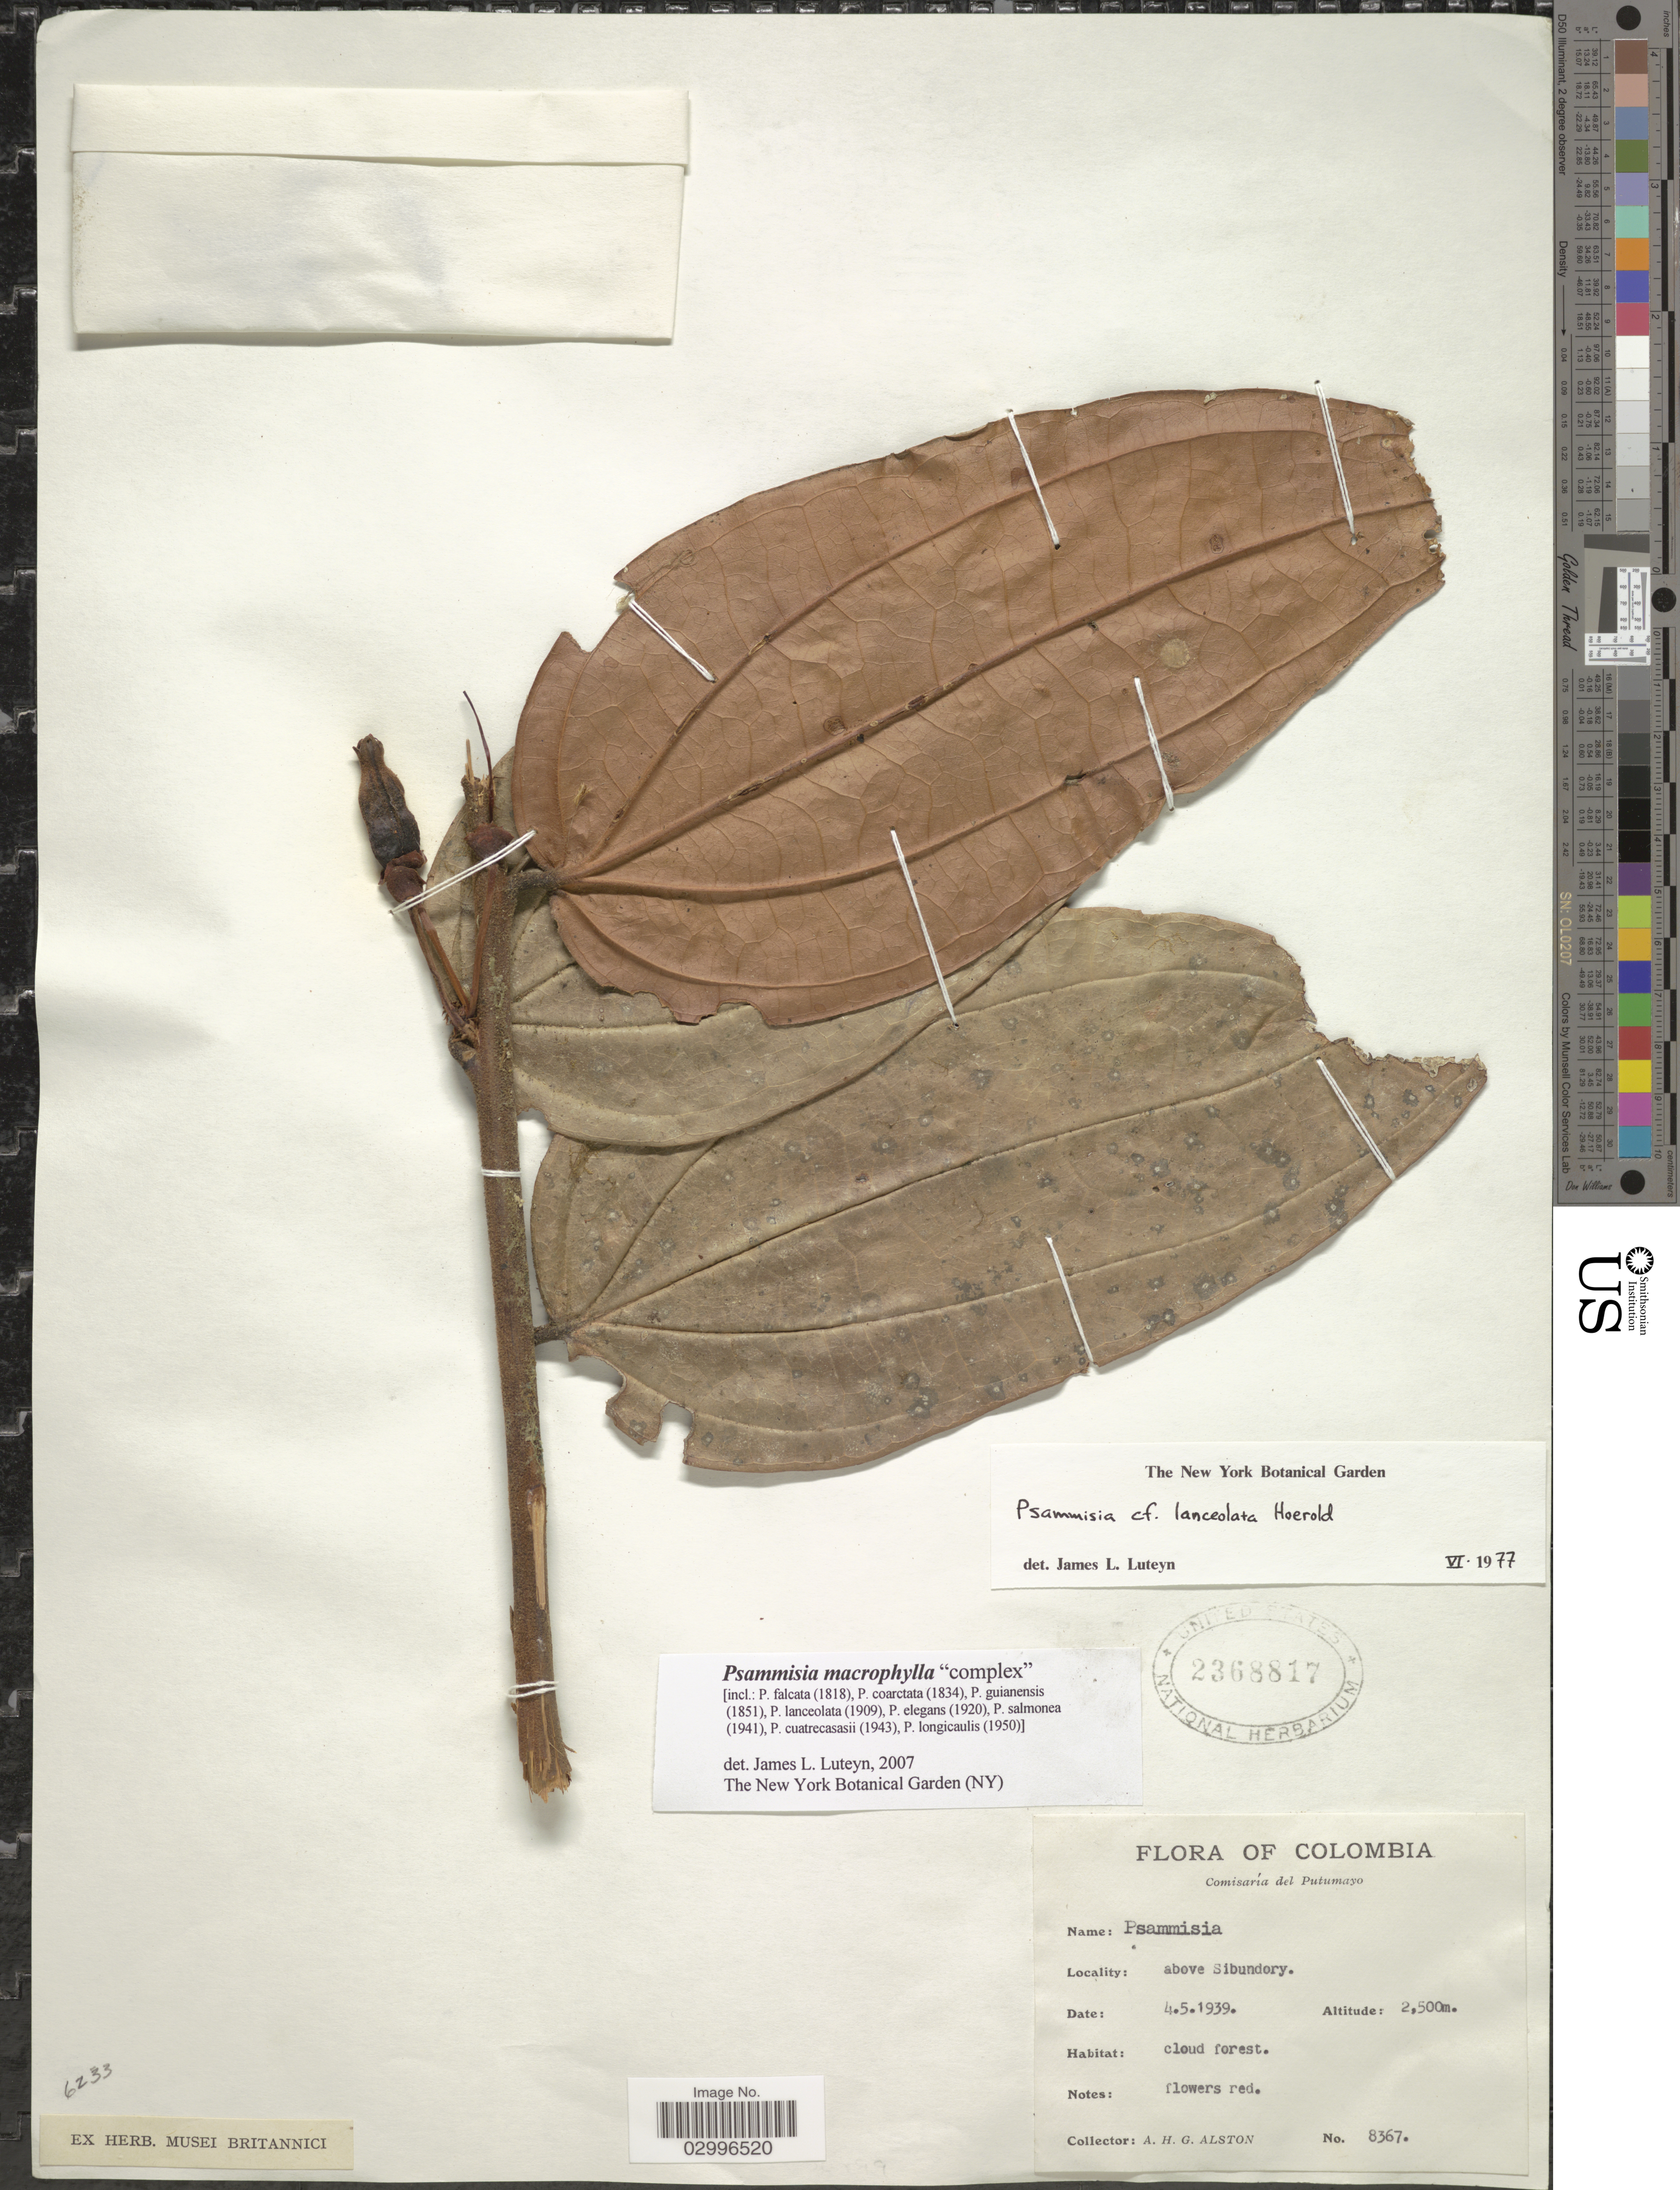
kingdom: Plantae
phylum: Tracheophyta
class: Magnoliopsida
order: Ericales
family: Ericaceae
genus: Psammisia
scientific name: Psammisia macrophylla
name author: (Kunth) Klotzsch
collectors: A. H. Alston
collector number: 8367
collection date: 1939-05-04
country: Colombia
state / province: Putumayo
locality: Comisaría del Putumayo, above Sibundory.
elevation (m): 2500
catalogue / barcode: US 2368817